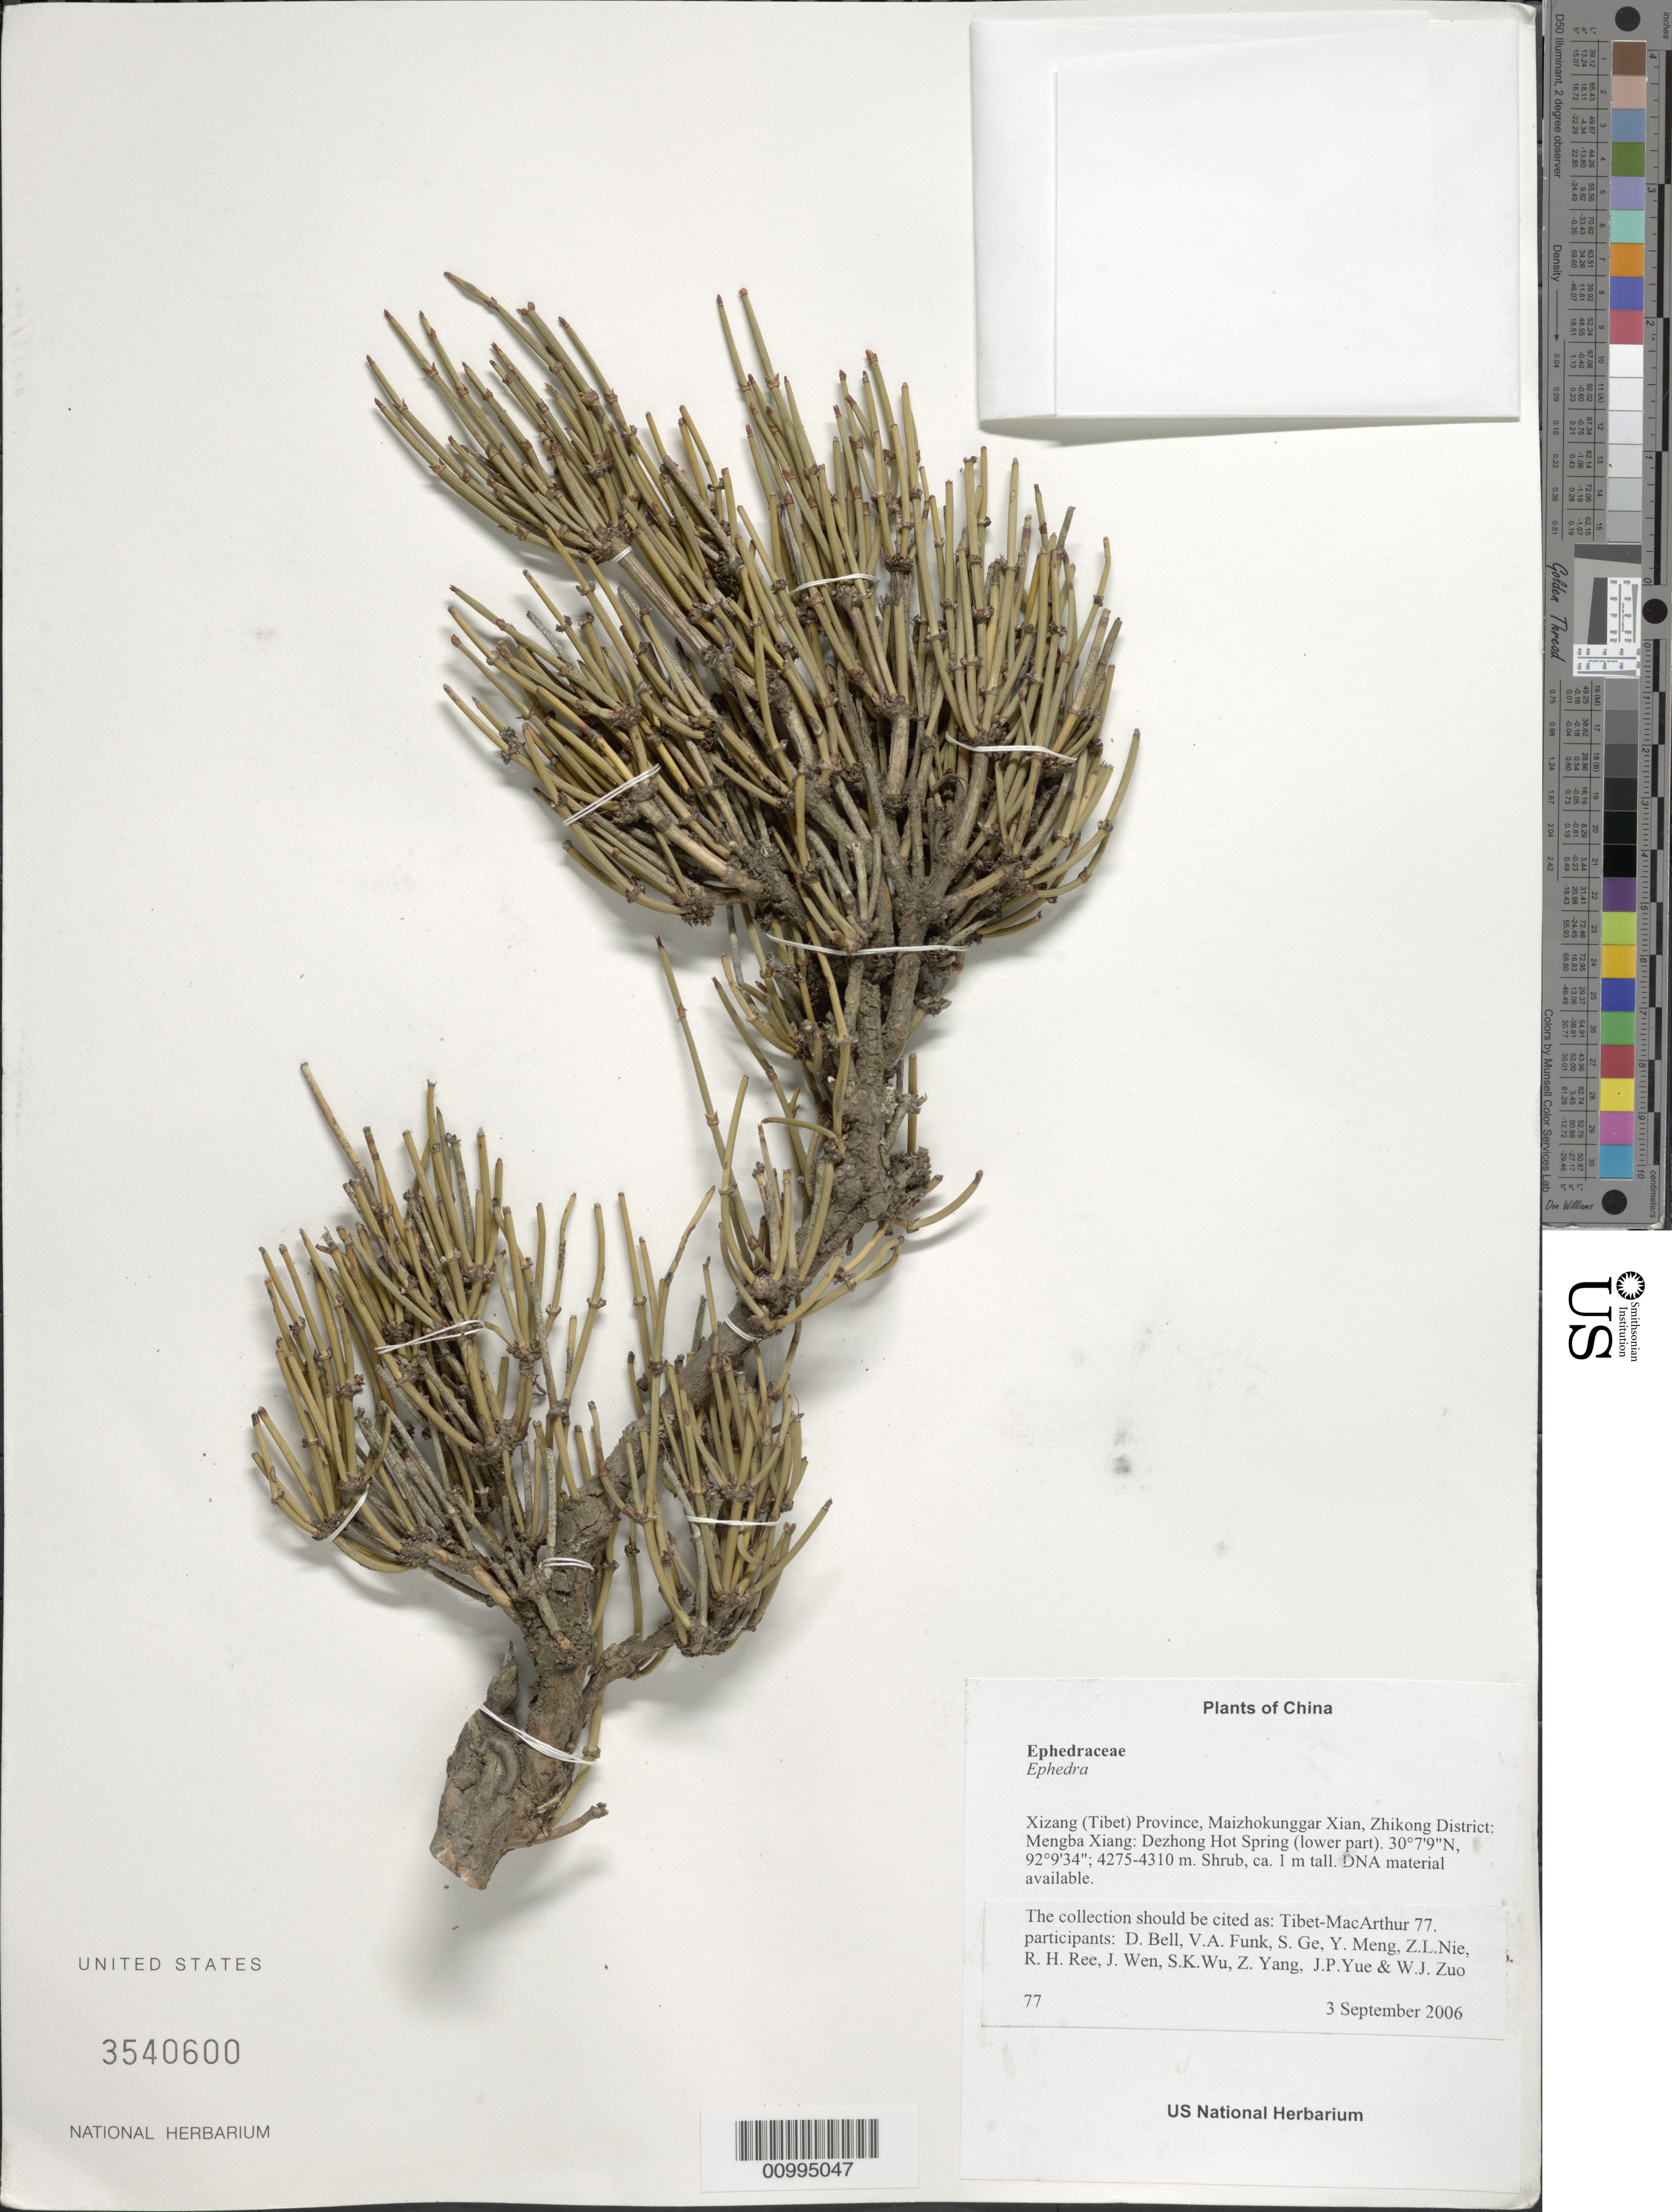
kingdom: Plantae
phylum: Tracheophyta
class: Gnetopsida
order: Ephedrales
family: Ephedraceae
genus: Ephedra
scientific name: Ephedra sp.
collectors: Tibet-MacArthur, D. A. Bell, V. Funk, S. Ge, Y. Meng, Z. Nie, R. Ree, J. Wen, S. K. Wu, Z. Yang, J. Yue & W. Zuo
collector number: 77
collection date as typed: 03 Sep 2006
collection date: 2006-09-03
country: China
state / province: Xizang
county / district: Maizhokunggar Xian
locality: Zhikong District: Mengba Xiang:Dezhong Hot Spring (lower part).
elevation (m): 4275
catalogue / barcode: US 3540600